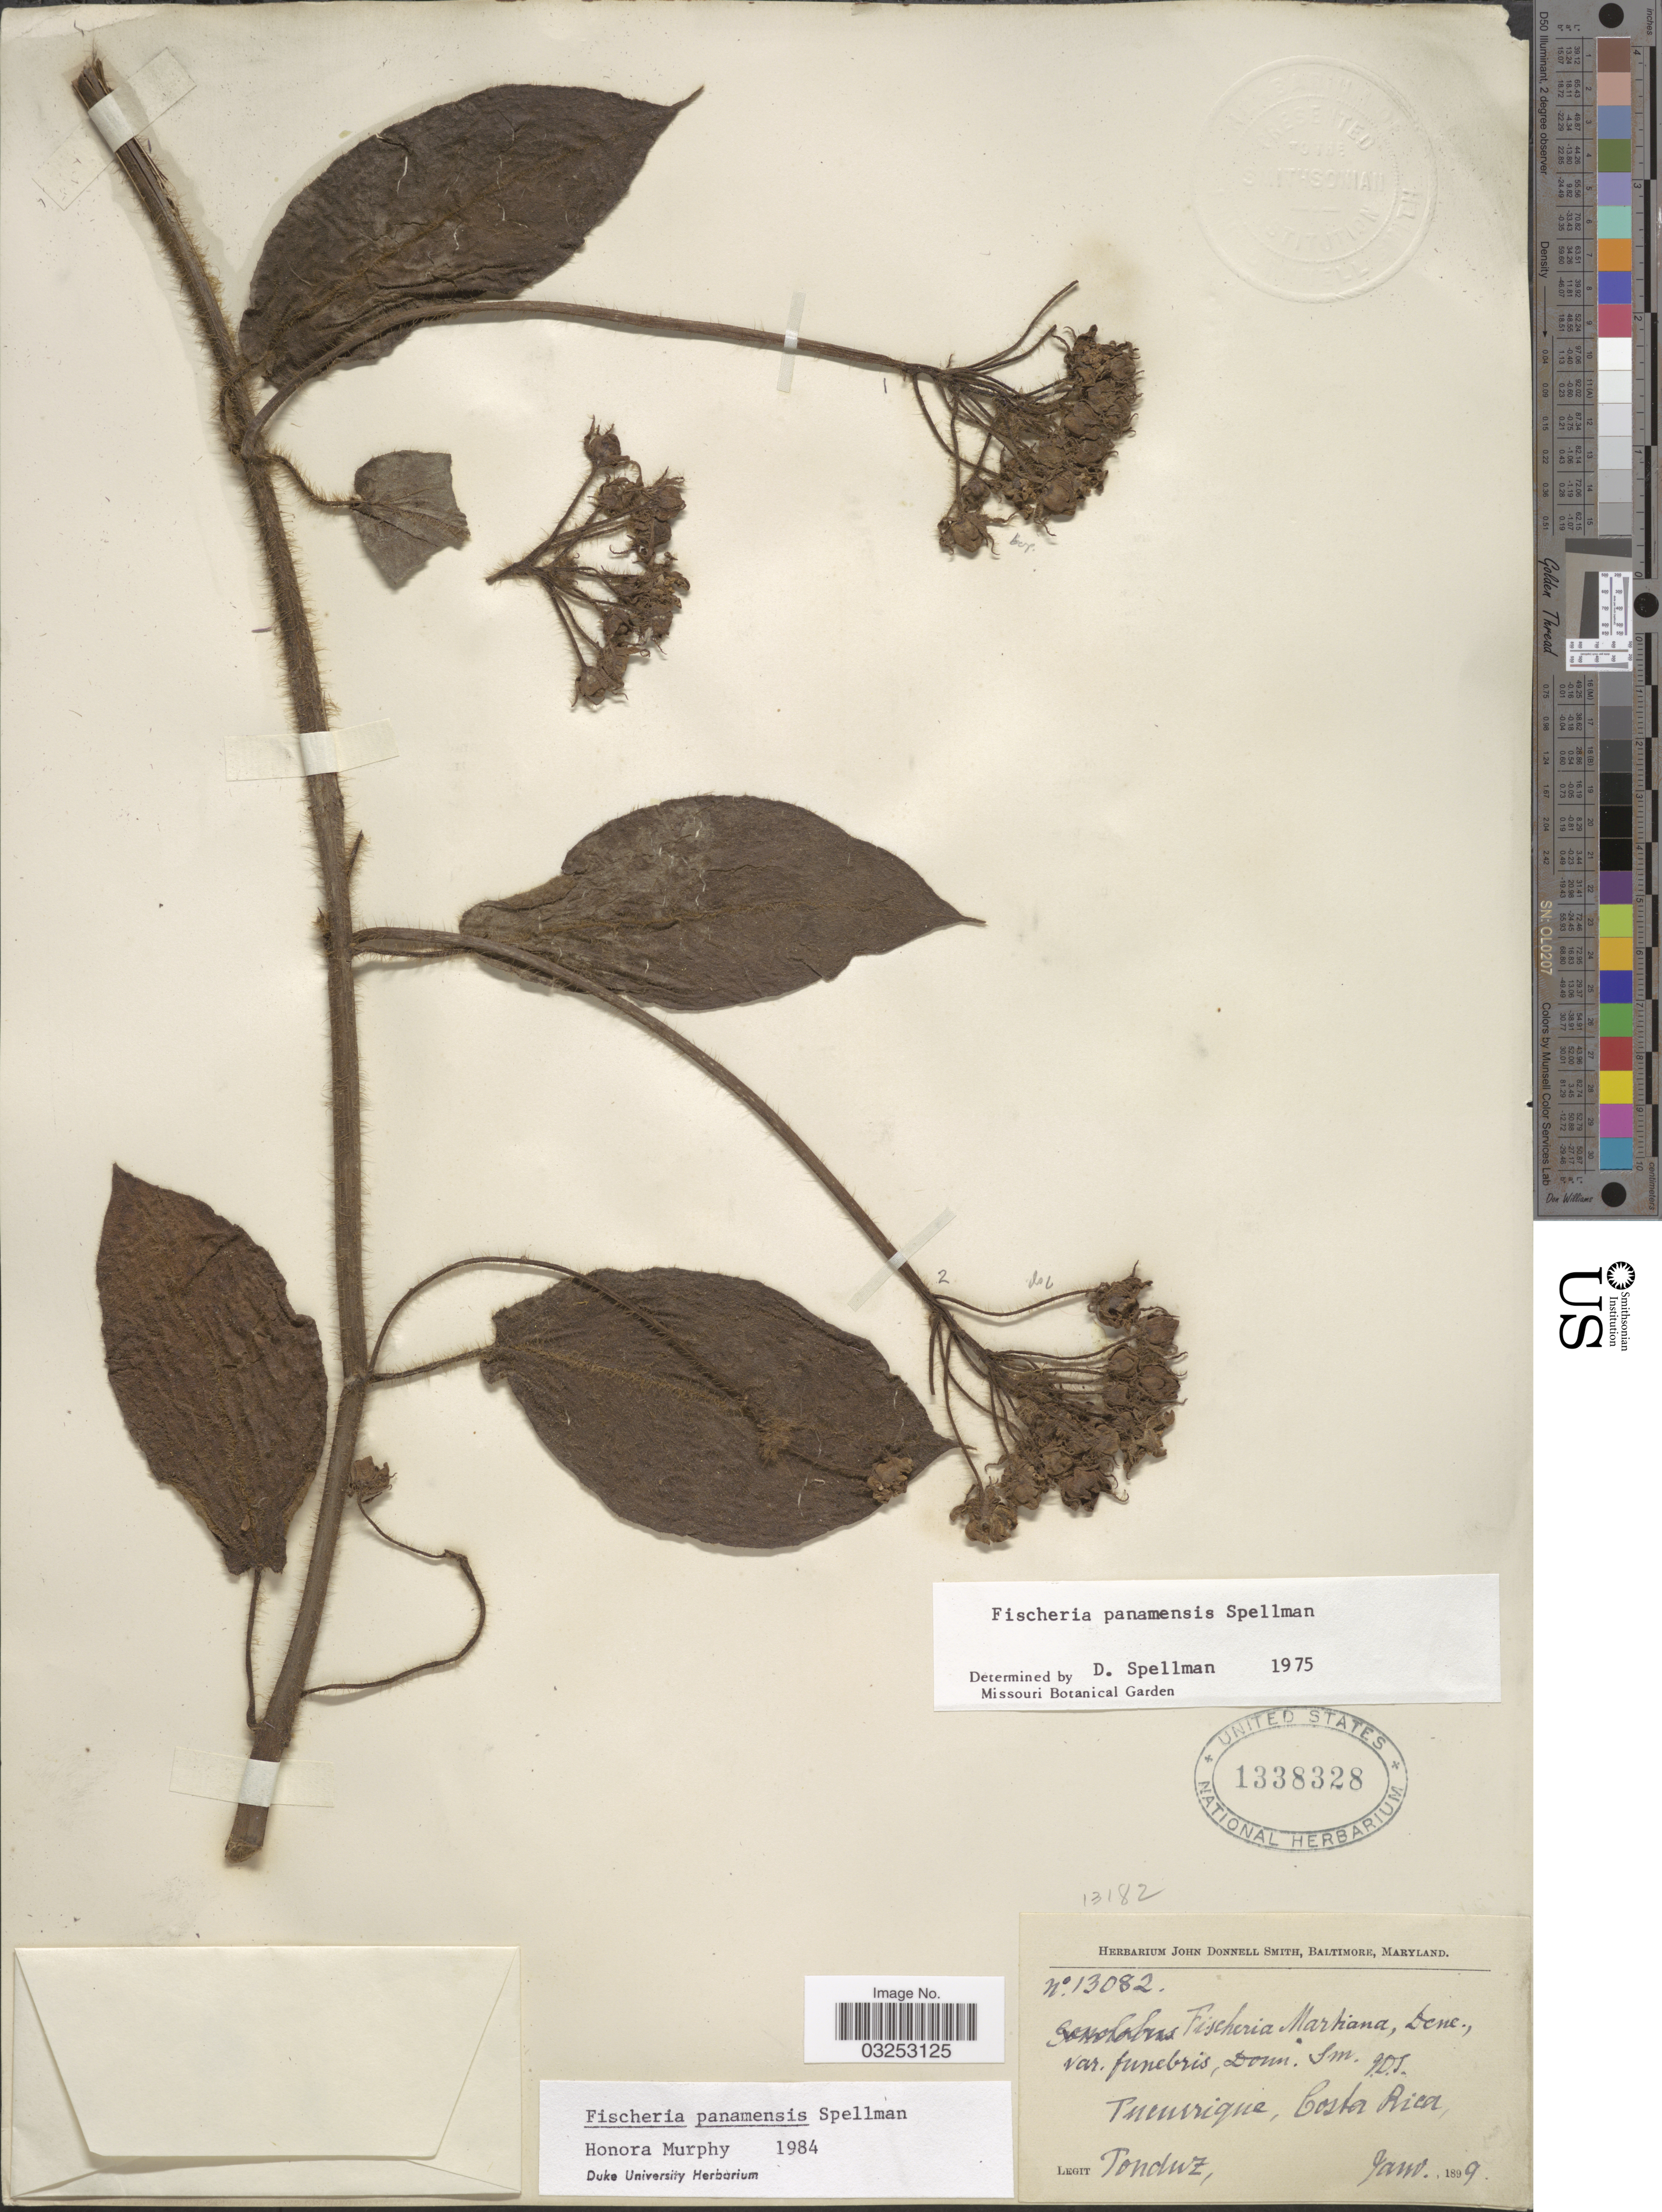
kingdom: Plantae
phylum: Tracheophyta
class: Magnoliopsida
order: Gentianales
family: Apocynaceae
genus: Fischeria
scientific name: Fischeria panamensis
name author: Spellman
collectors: Tonduz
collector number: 13082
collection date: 1899-01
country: Costa Rica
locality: Tucurrique.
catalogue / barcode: US 1338328